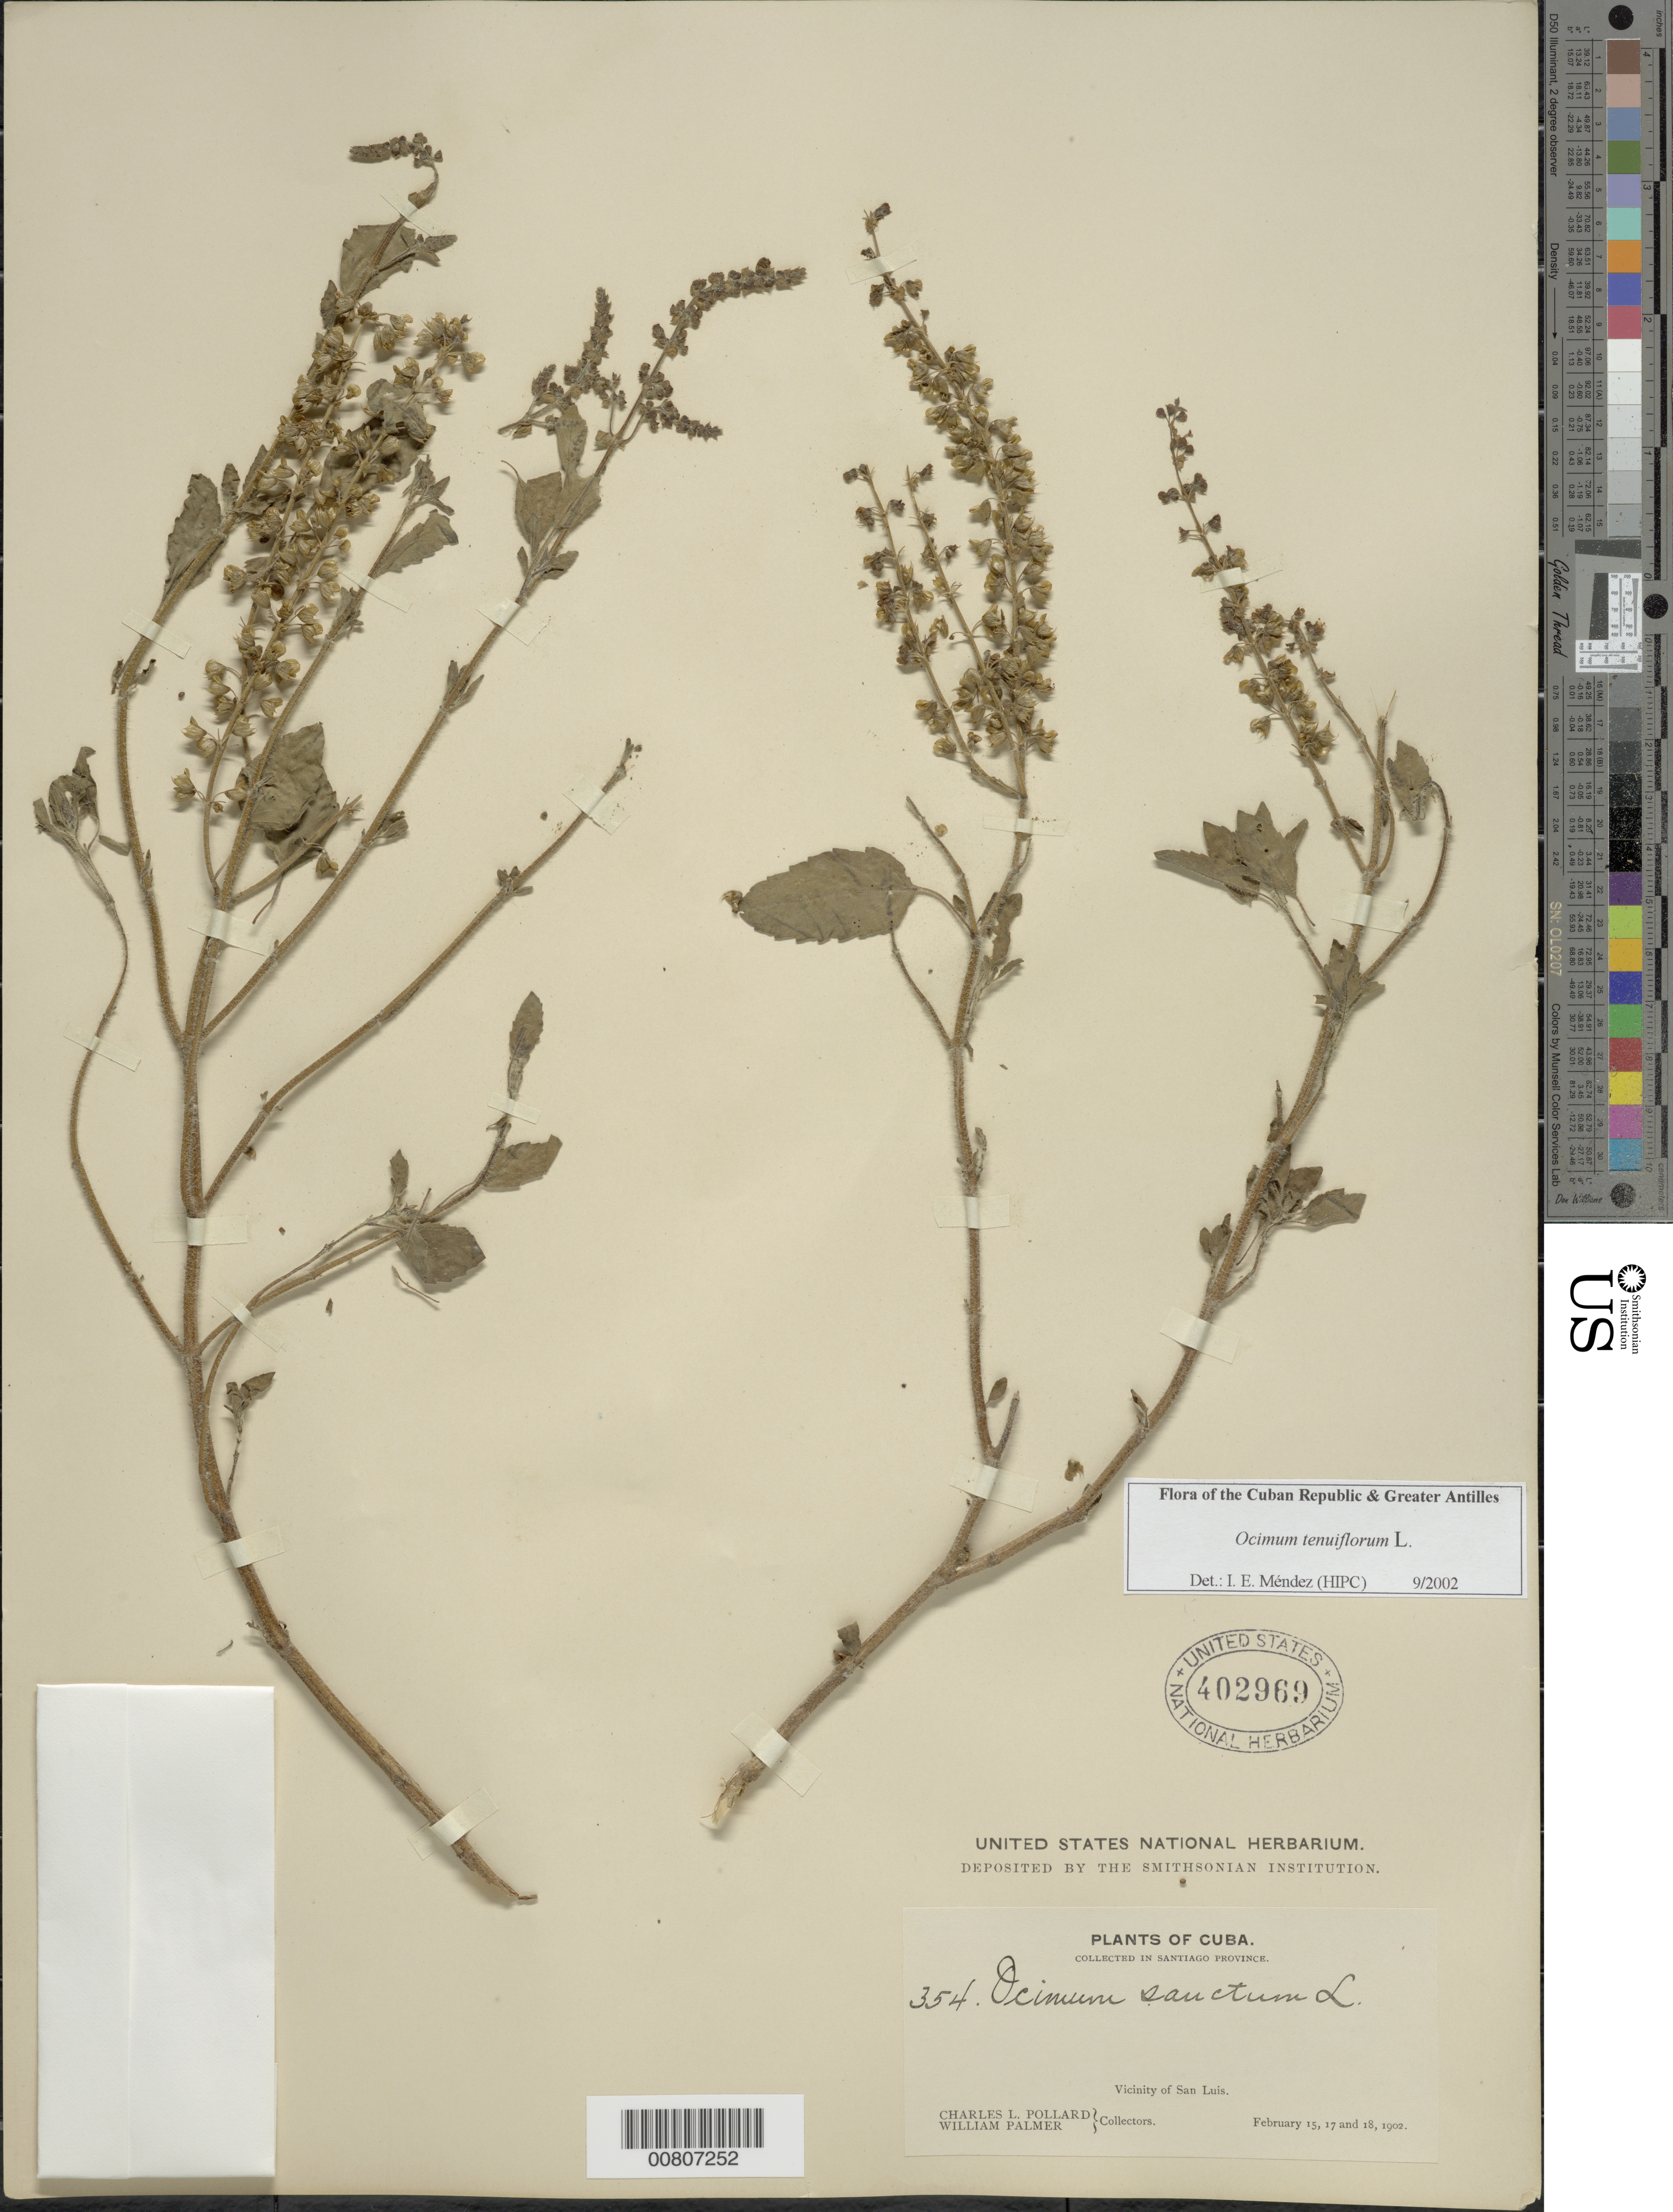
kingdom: Plantae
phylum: Tracheophyta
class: Magnoliopsida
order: Lamiales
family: Lamiaceae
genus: Ocimum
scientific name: Ocimum tenuiflorum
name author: L.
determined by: Méndez, Isidro E., (HIPC)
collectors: C. L. Pollard & W. Palmer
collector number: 354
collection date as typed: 15 Feb 1902 to 18 Feb 1902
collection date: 1902-02-15/1902-02-18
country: Cuba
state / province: Santiago de Cuba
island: Cuba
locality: Santiago Prov , vicinity of San Luis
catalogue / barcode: US 402969